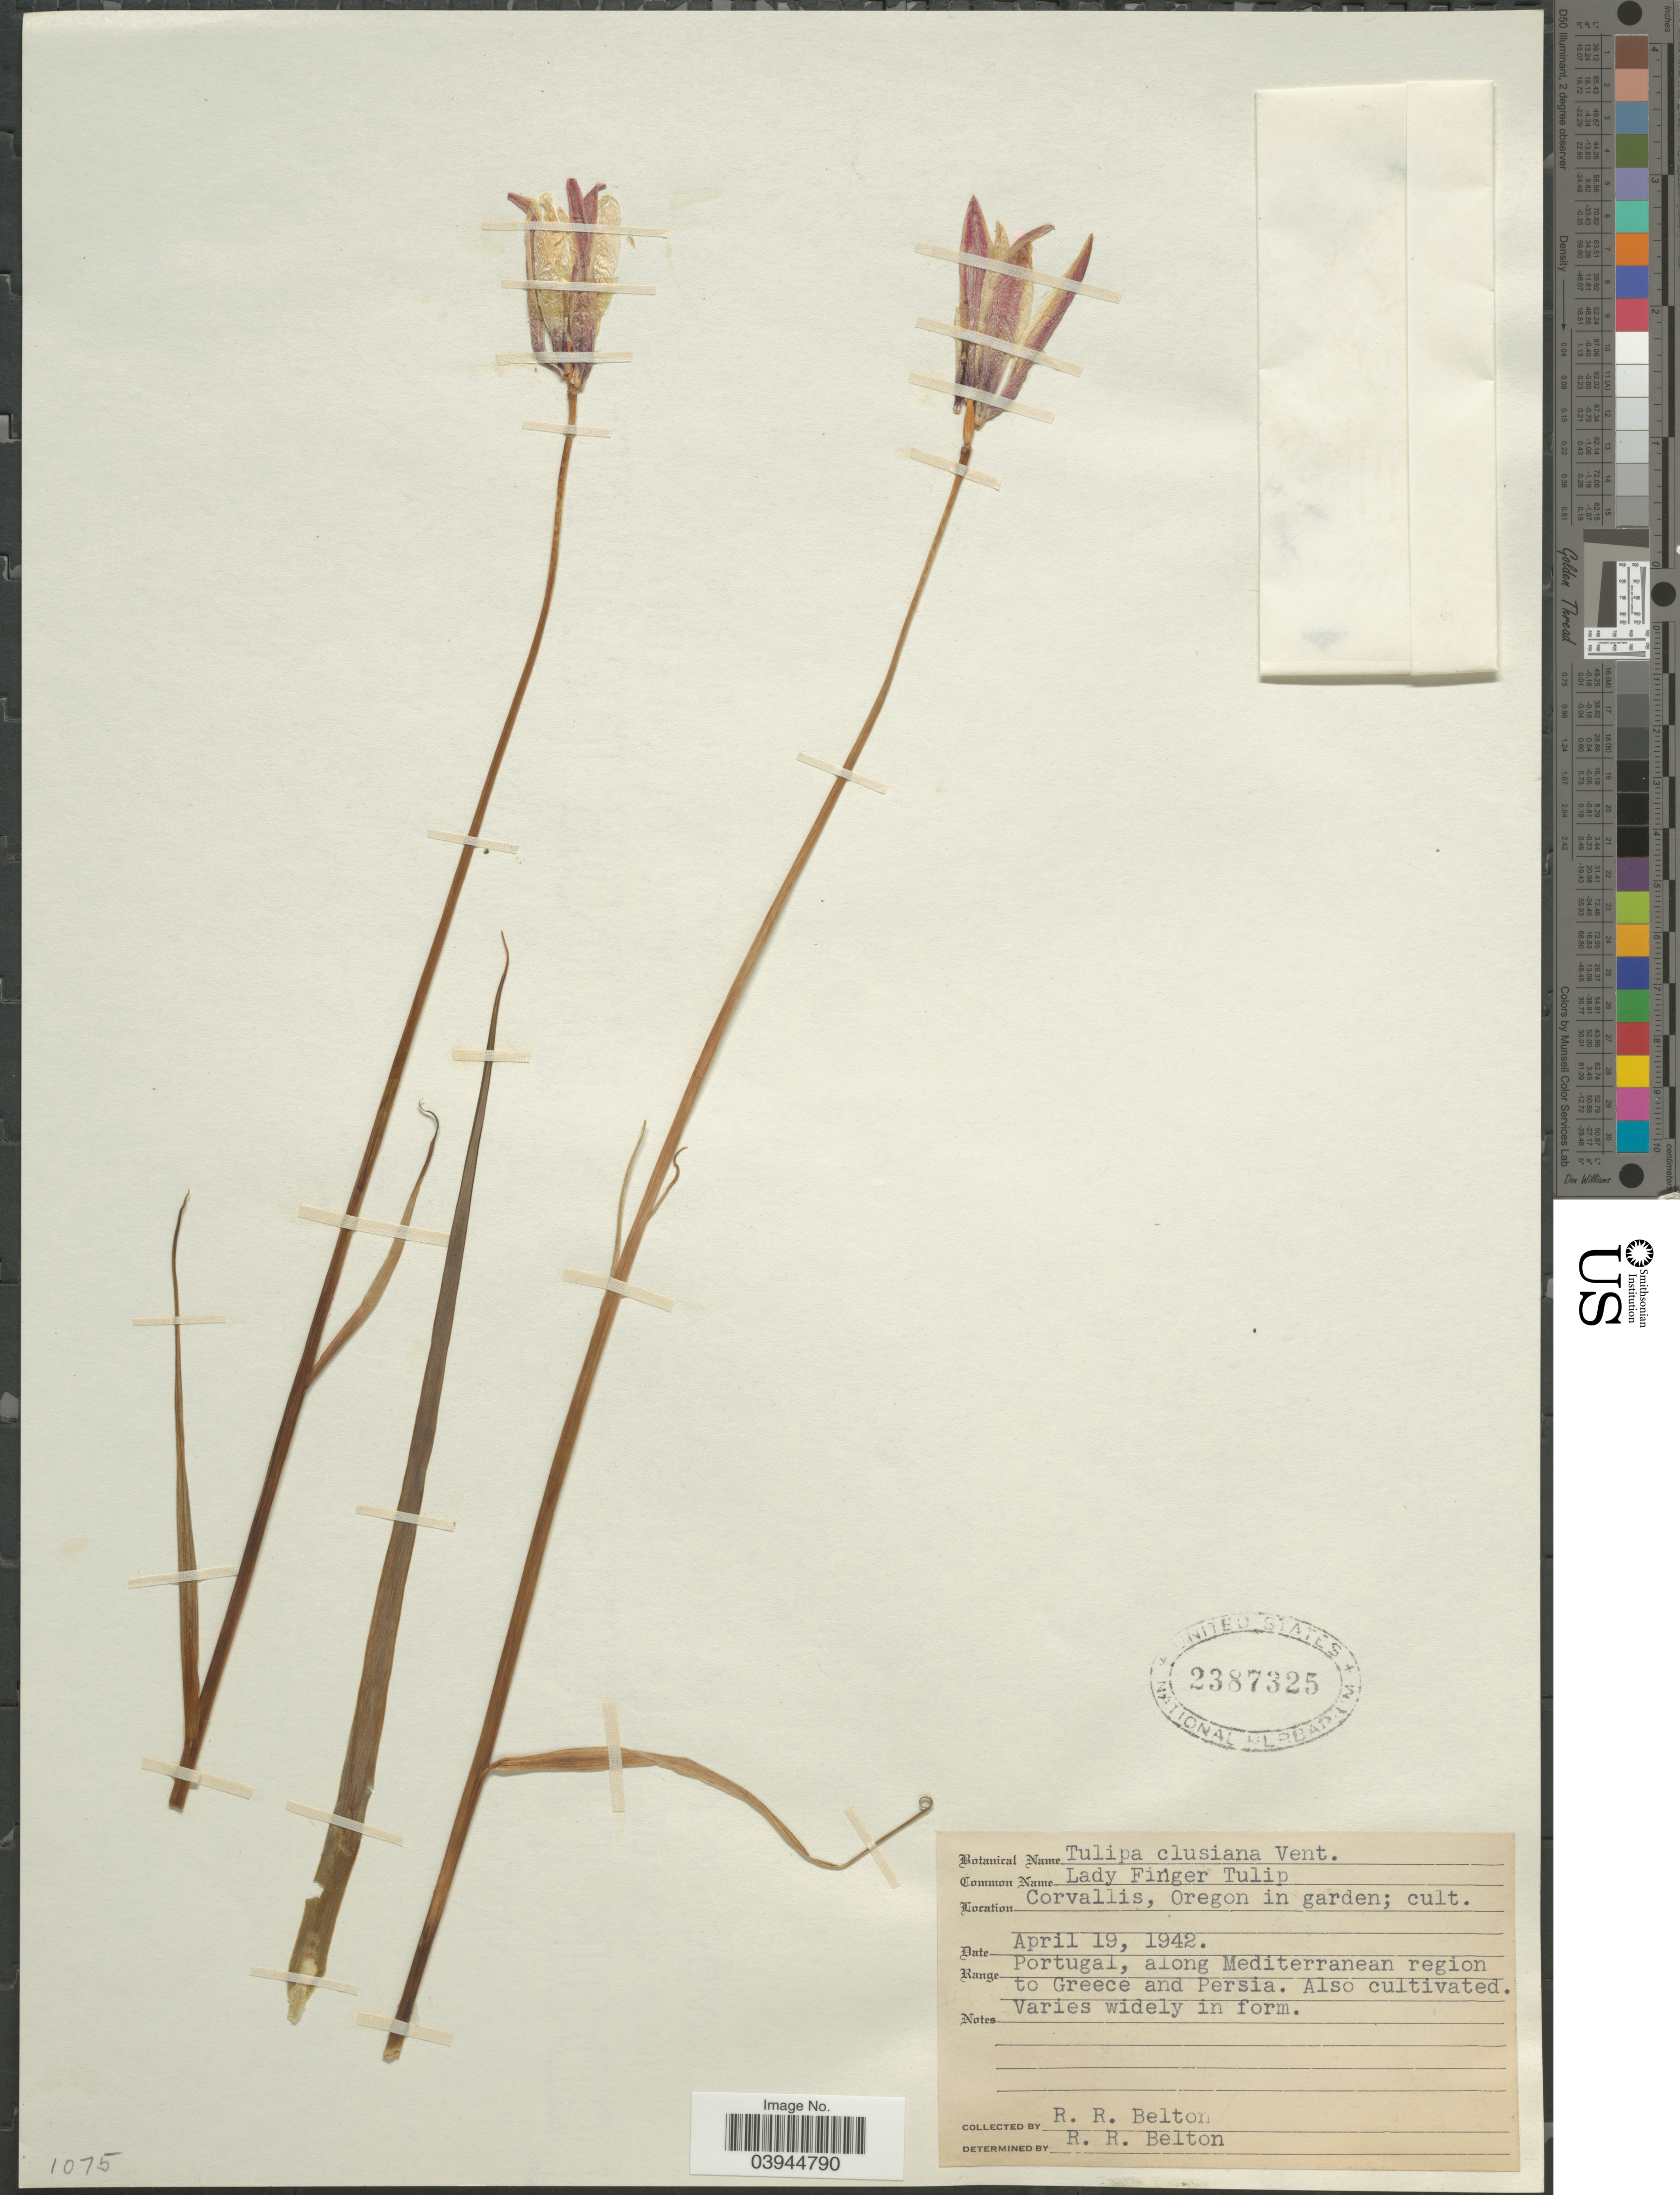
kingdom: Plantae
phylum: Tracheophyta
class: Liliopsida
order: Liliales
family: Liliaceae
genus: Tulipa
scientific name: Tulipa clusiana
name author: DC.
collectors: R. Belton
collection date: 1942-04-19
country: United States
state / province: Oregon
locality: Corvallis.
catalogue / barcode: US 2387325